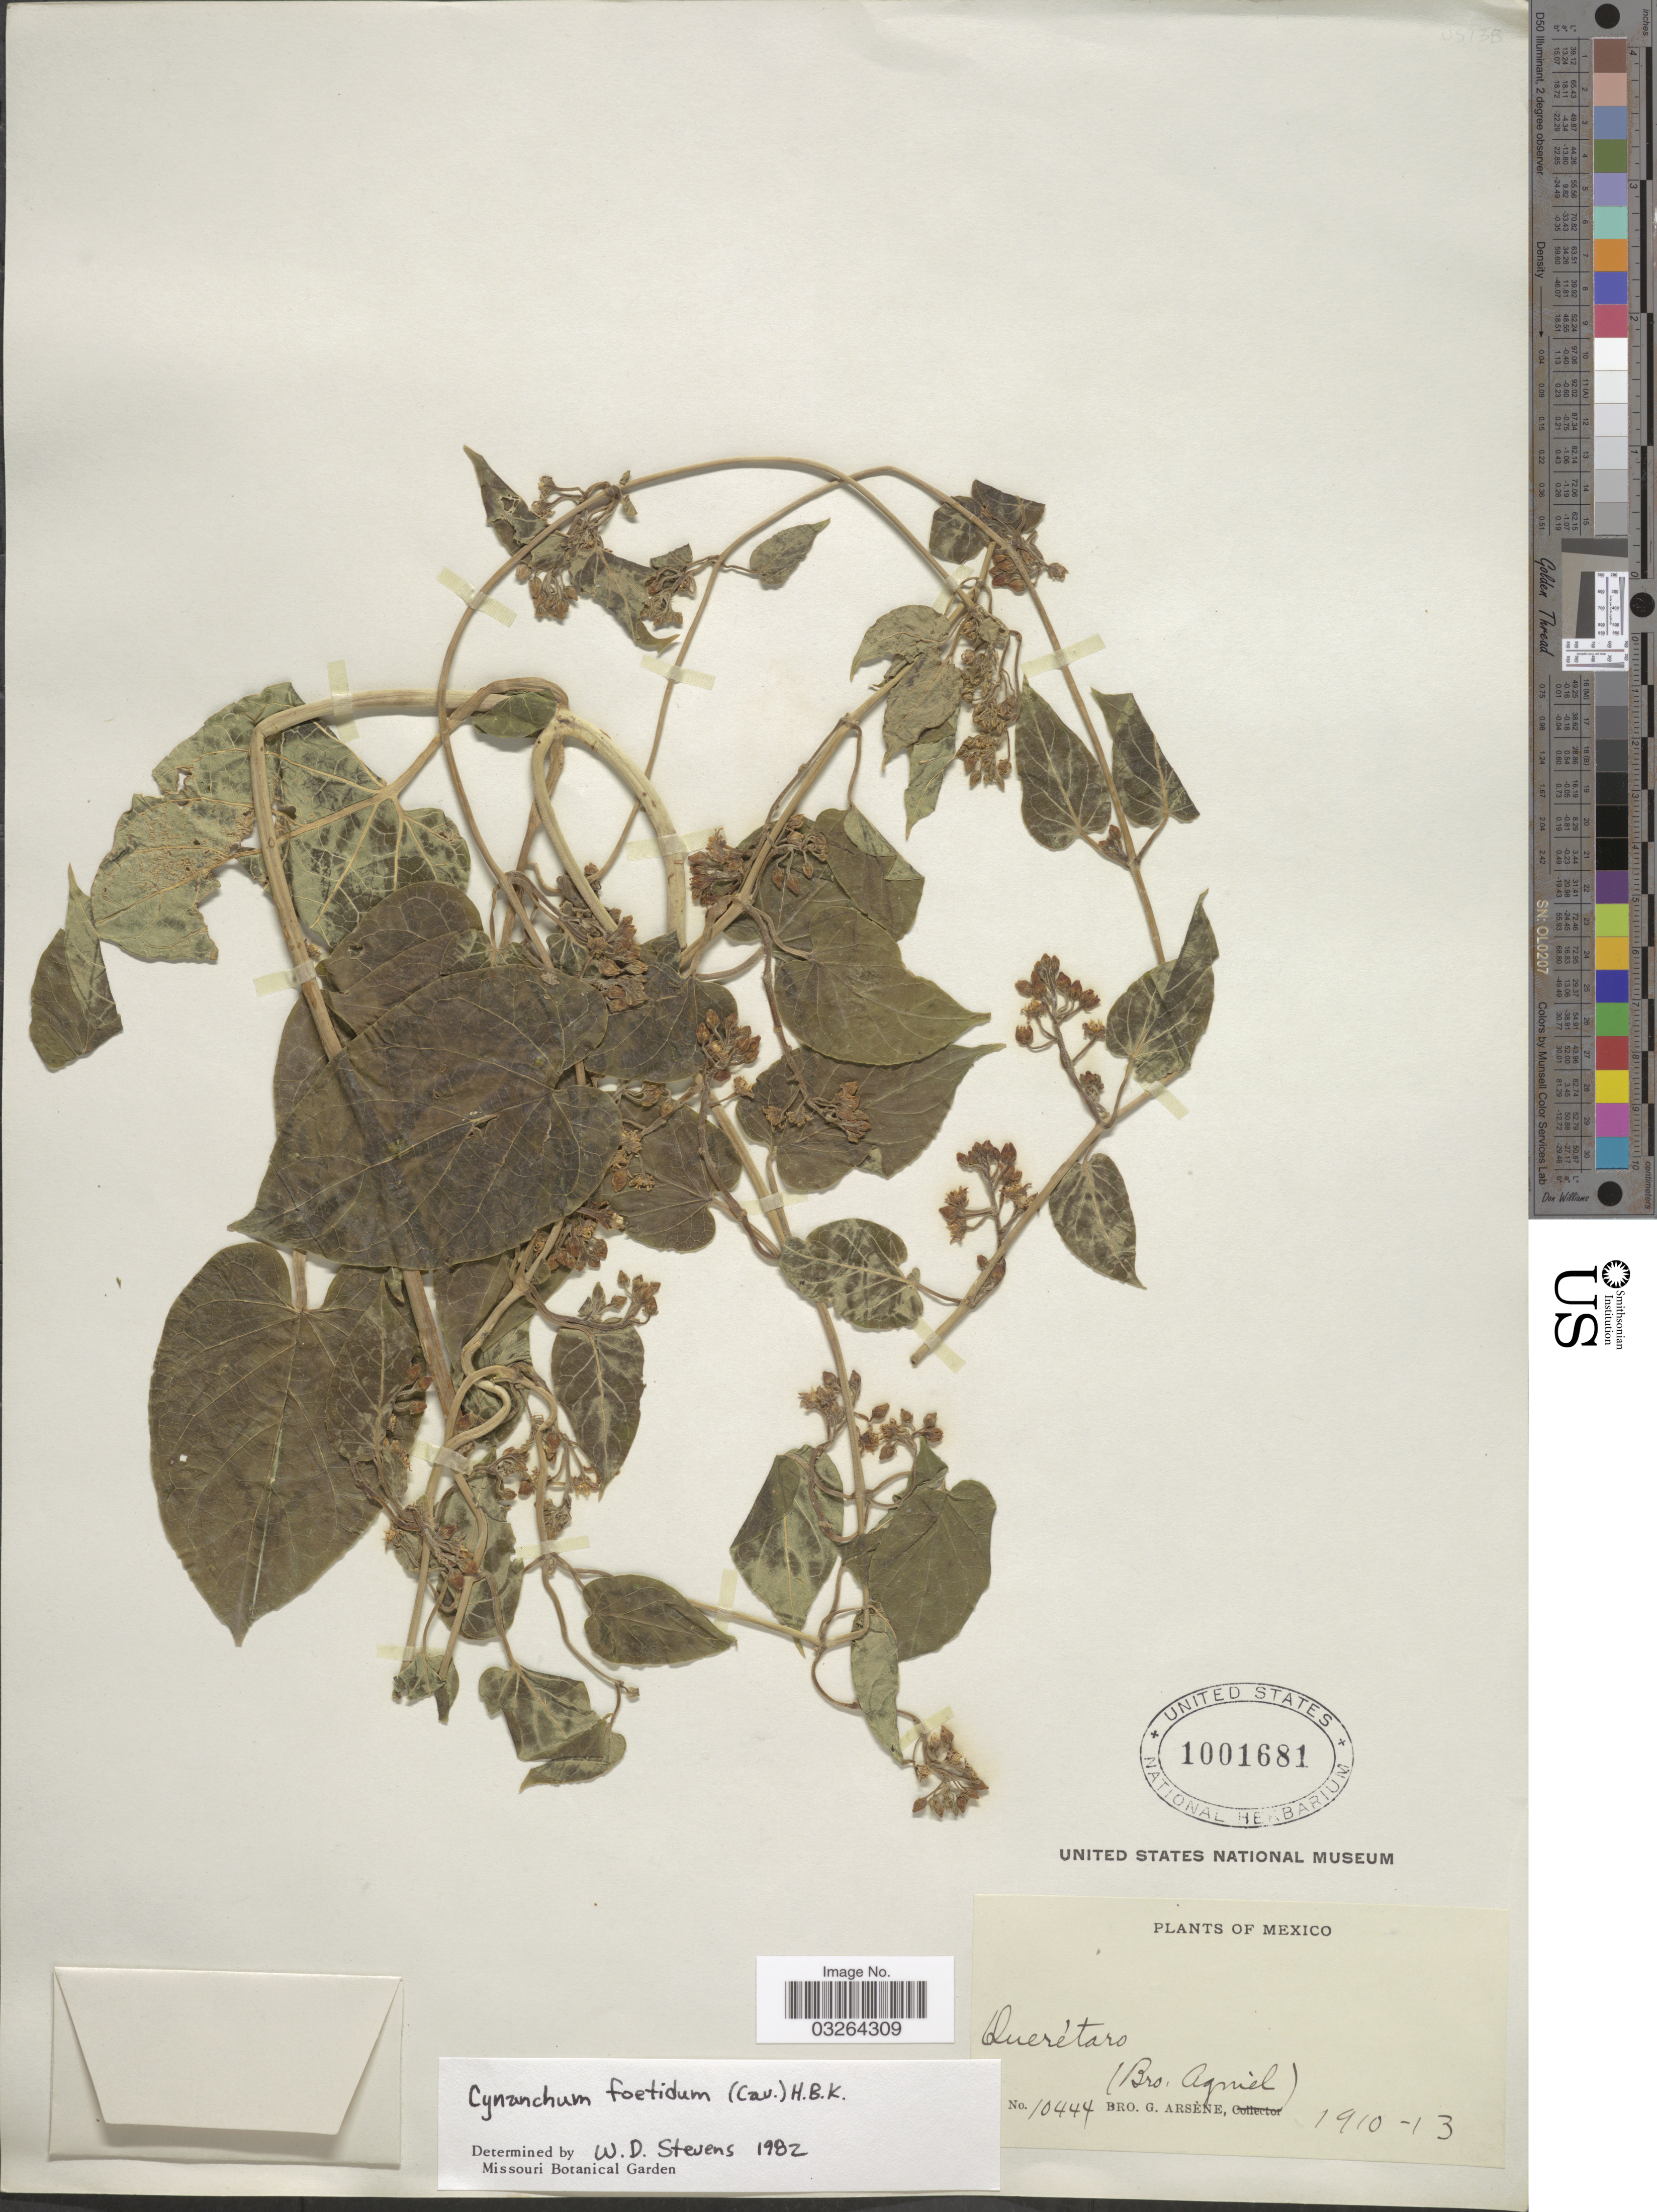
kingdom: Plantae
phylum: Tracheophyta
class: Magnoliopsida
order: Gentianales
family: Apocynaceae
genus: Cynanchum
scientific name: Cynanchum foetidum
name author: (Cav.) Kunth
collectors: Bro. G. Arsène & Bro. Agniel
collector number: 10444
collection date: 1910/1913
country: Mexico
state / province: Querétaro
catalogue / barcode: US 1001681